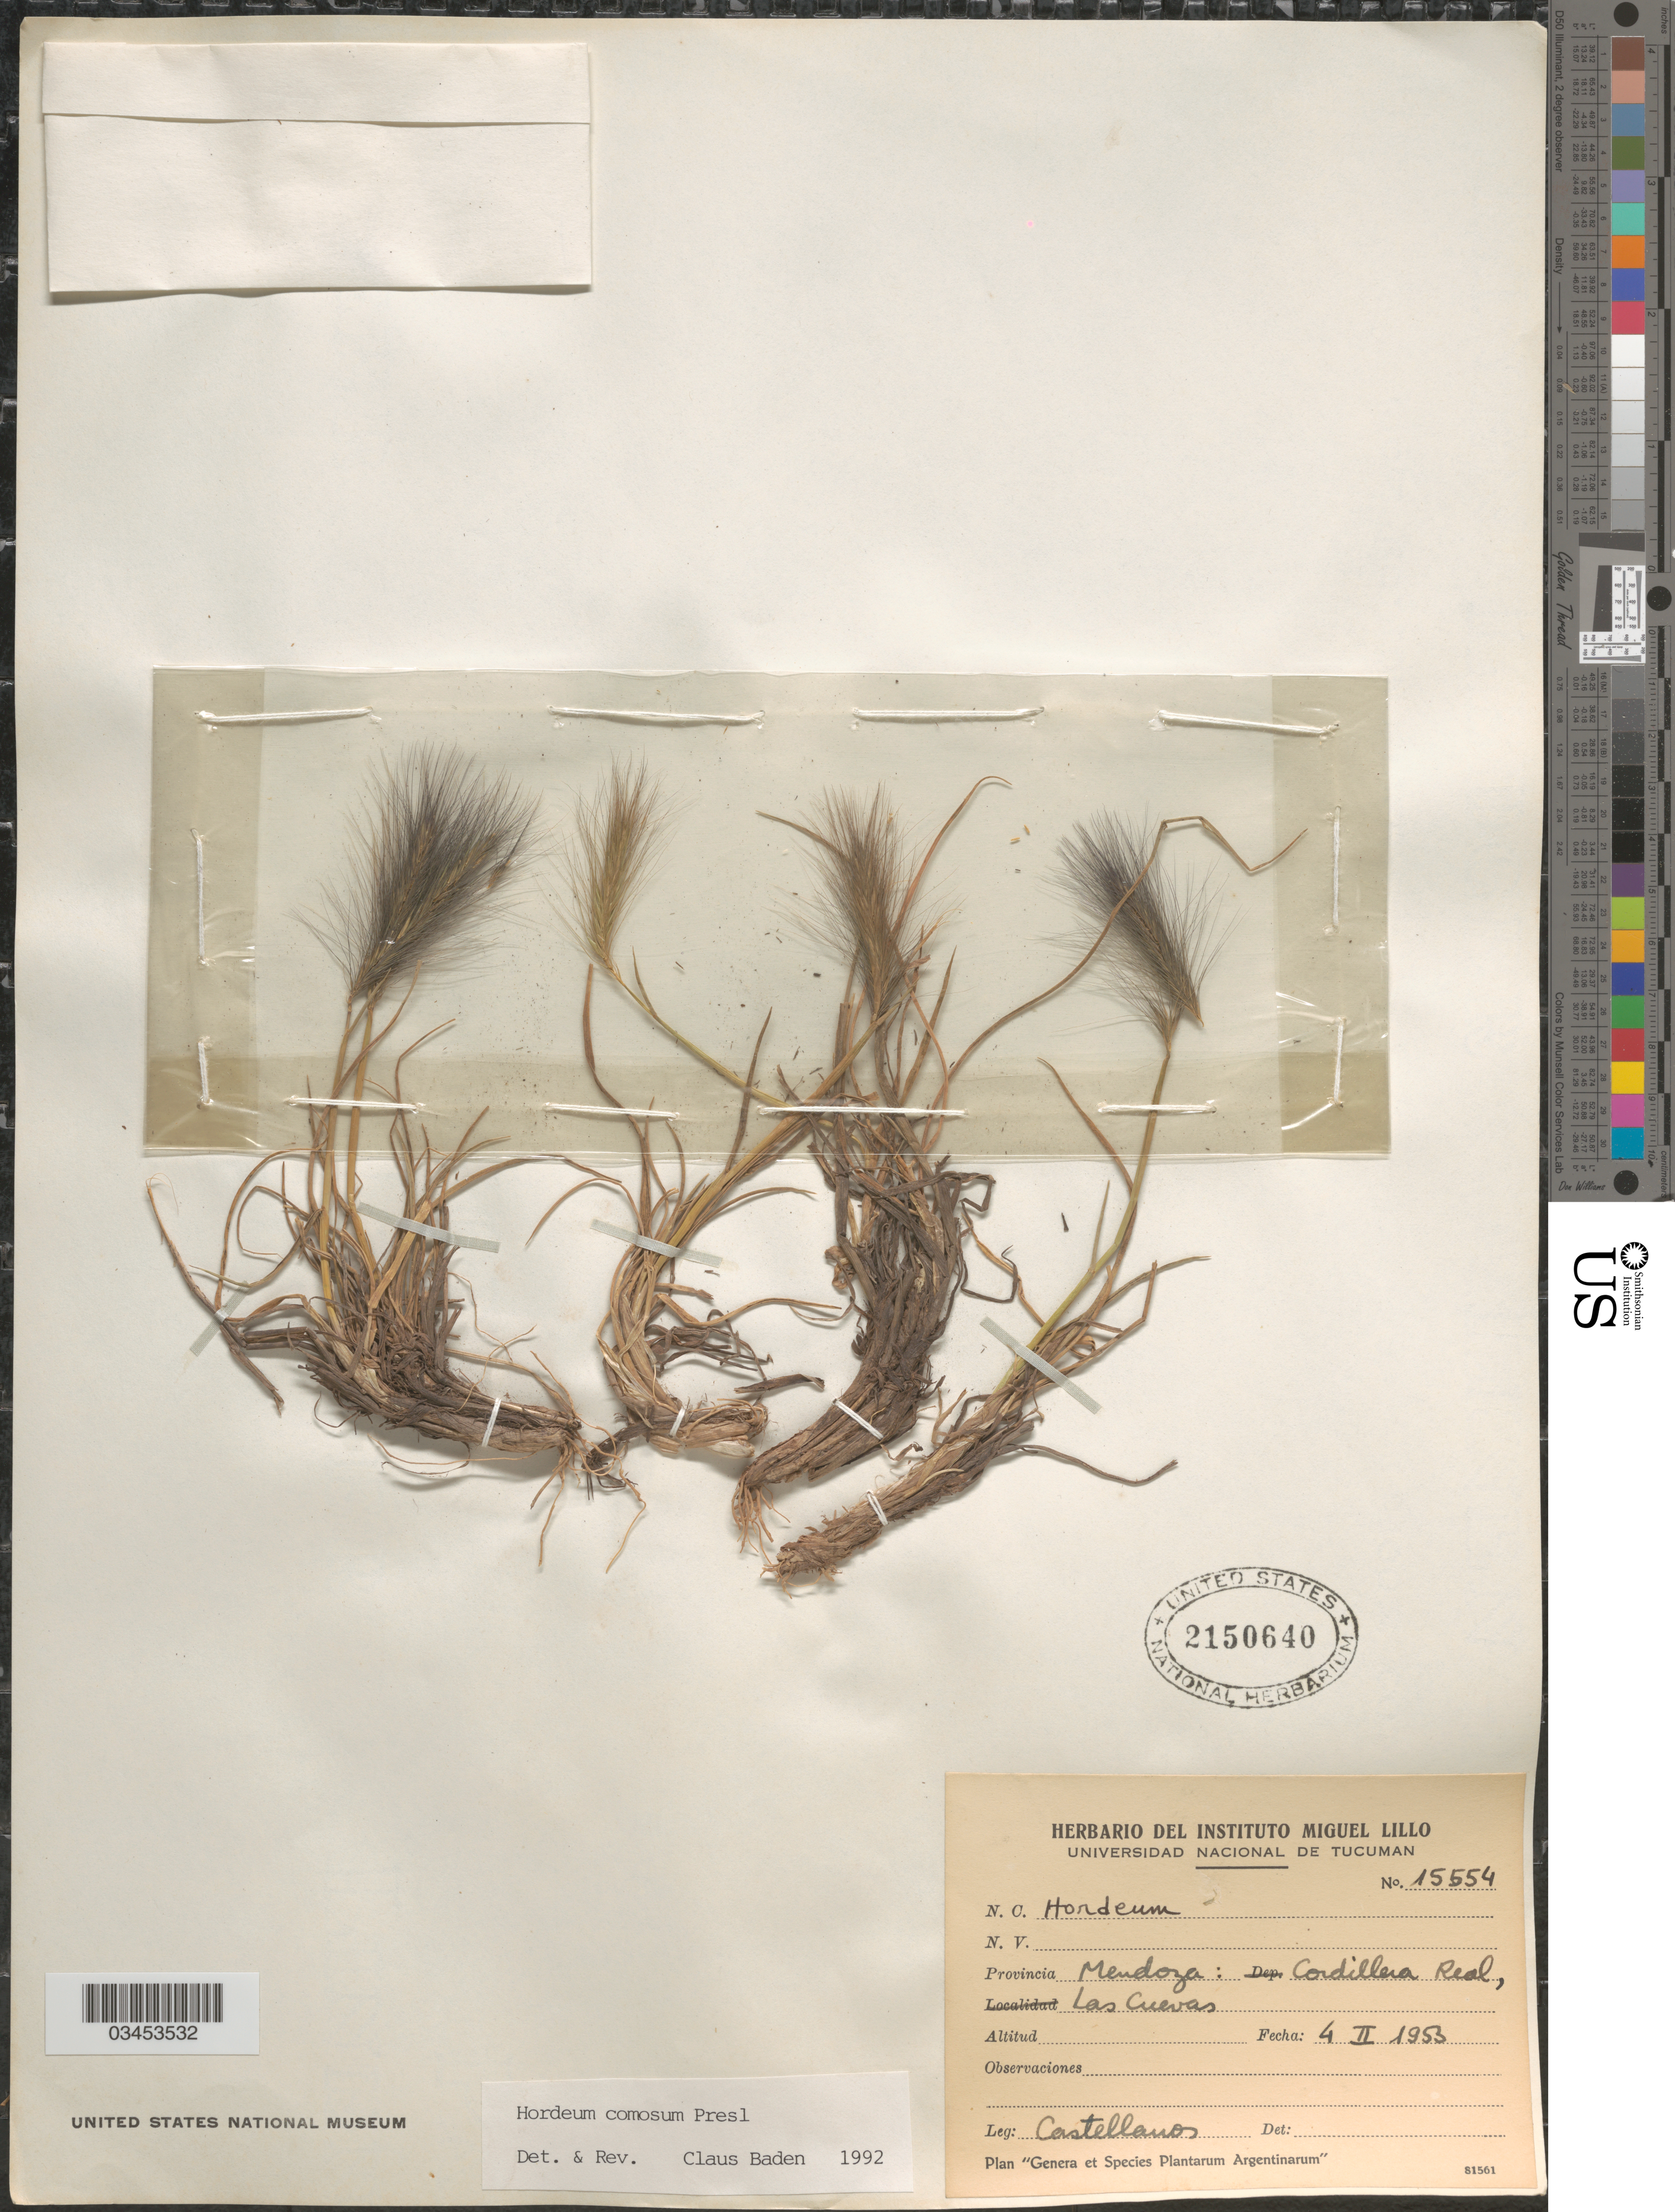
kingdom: Plantae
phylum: Tracheophyta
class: Liliopsida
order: Poales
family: Poaceae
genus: Hordeum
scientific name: Hordeum comosum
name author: J. Presl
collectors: -- Castellanos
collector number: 15554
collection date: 1953-02-04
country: Argentina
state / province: Mendoza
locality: Cordillera Real, Las Cuevas.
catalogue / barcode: US 2150640